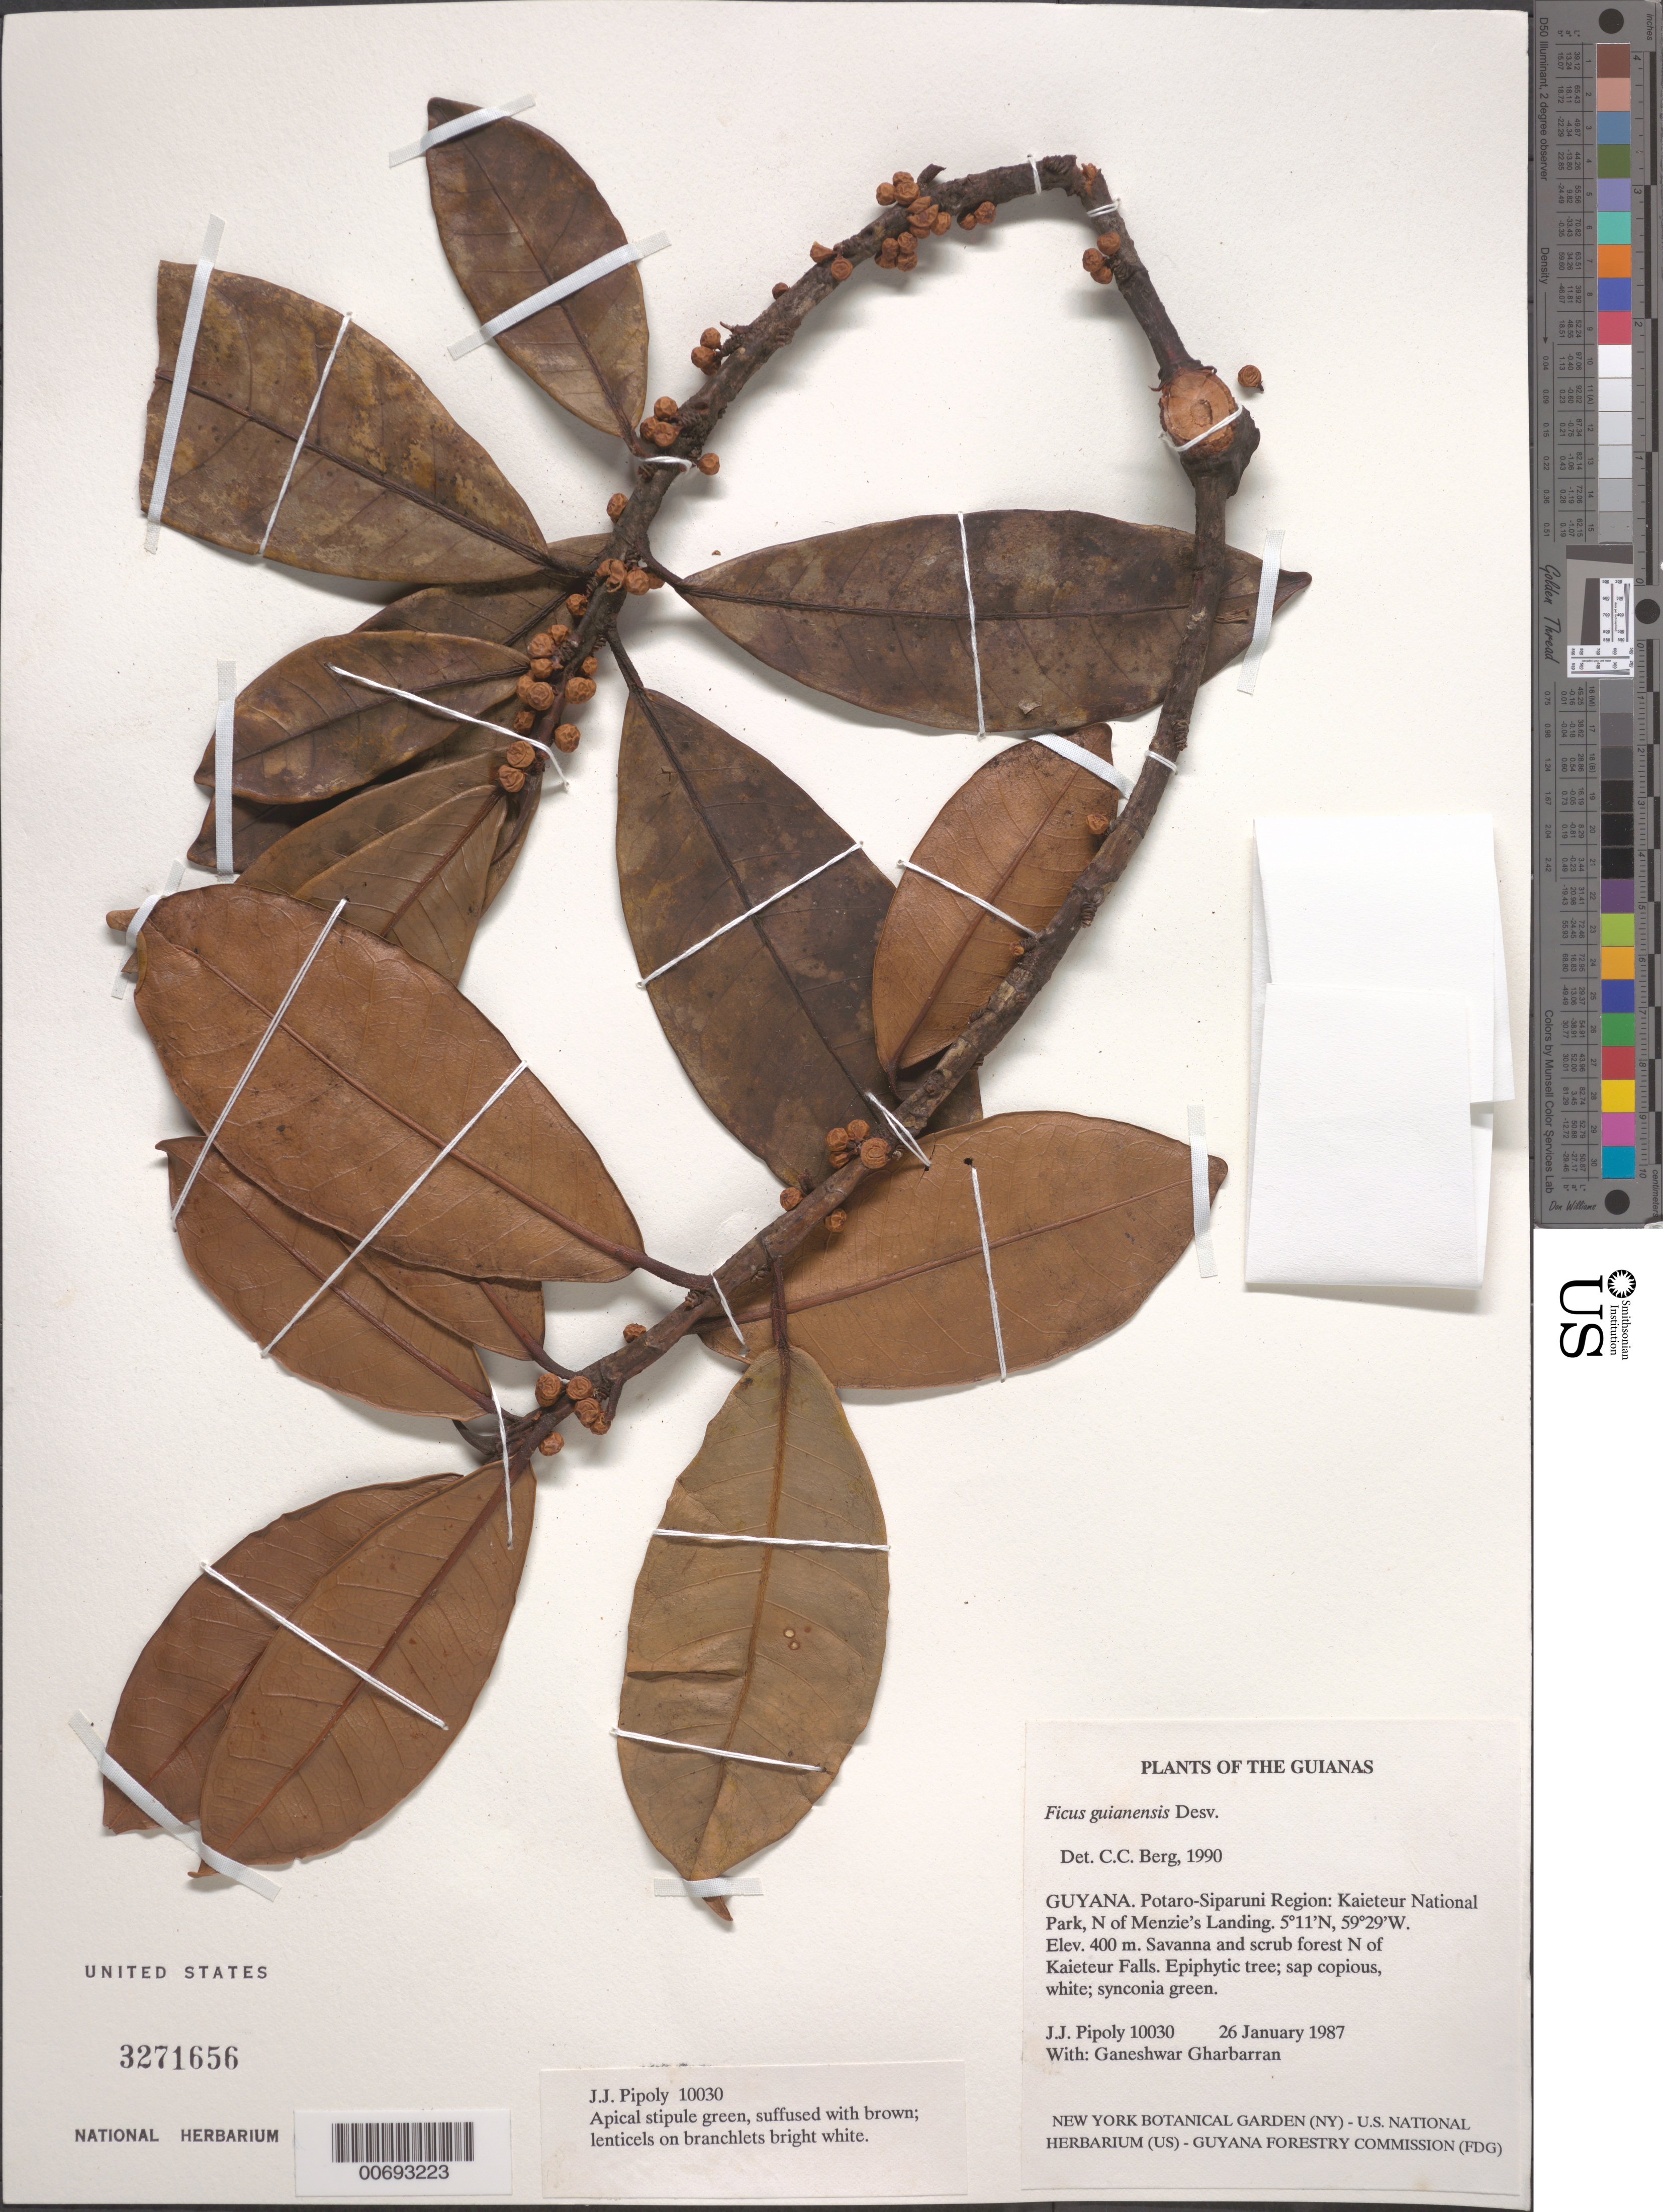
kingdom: Plantae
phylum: Tracheophyta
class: Magnoliopsida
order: Rosales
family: Moraceae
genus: Ficus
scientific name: Ficus guianensis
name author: Desv. ex Ham.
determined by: Berg, C. C.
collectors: J. J. Pipoly & G. Gharbarran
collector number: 10030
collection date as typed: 26 January 1987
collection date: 1987-01-26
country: Guyana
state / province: Potaro-Siparuni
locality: Kaieteur National Park; N of Menzie's Landing and Kaieteur Falls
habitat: Savanna and scrub forest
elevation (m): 400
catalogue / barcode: US 3271656